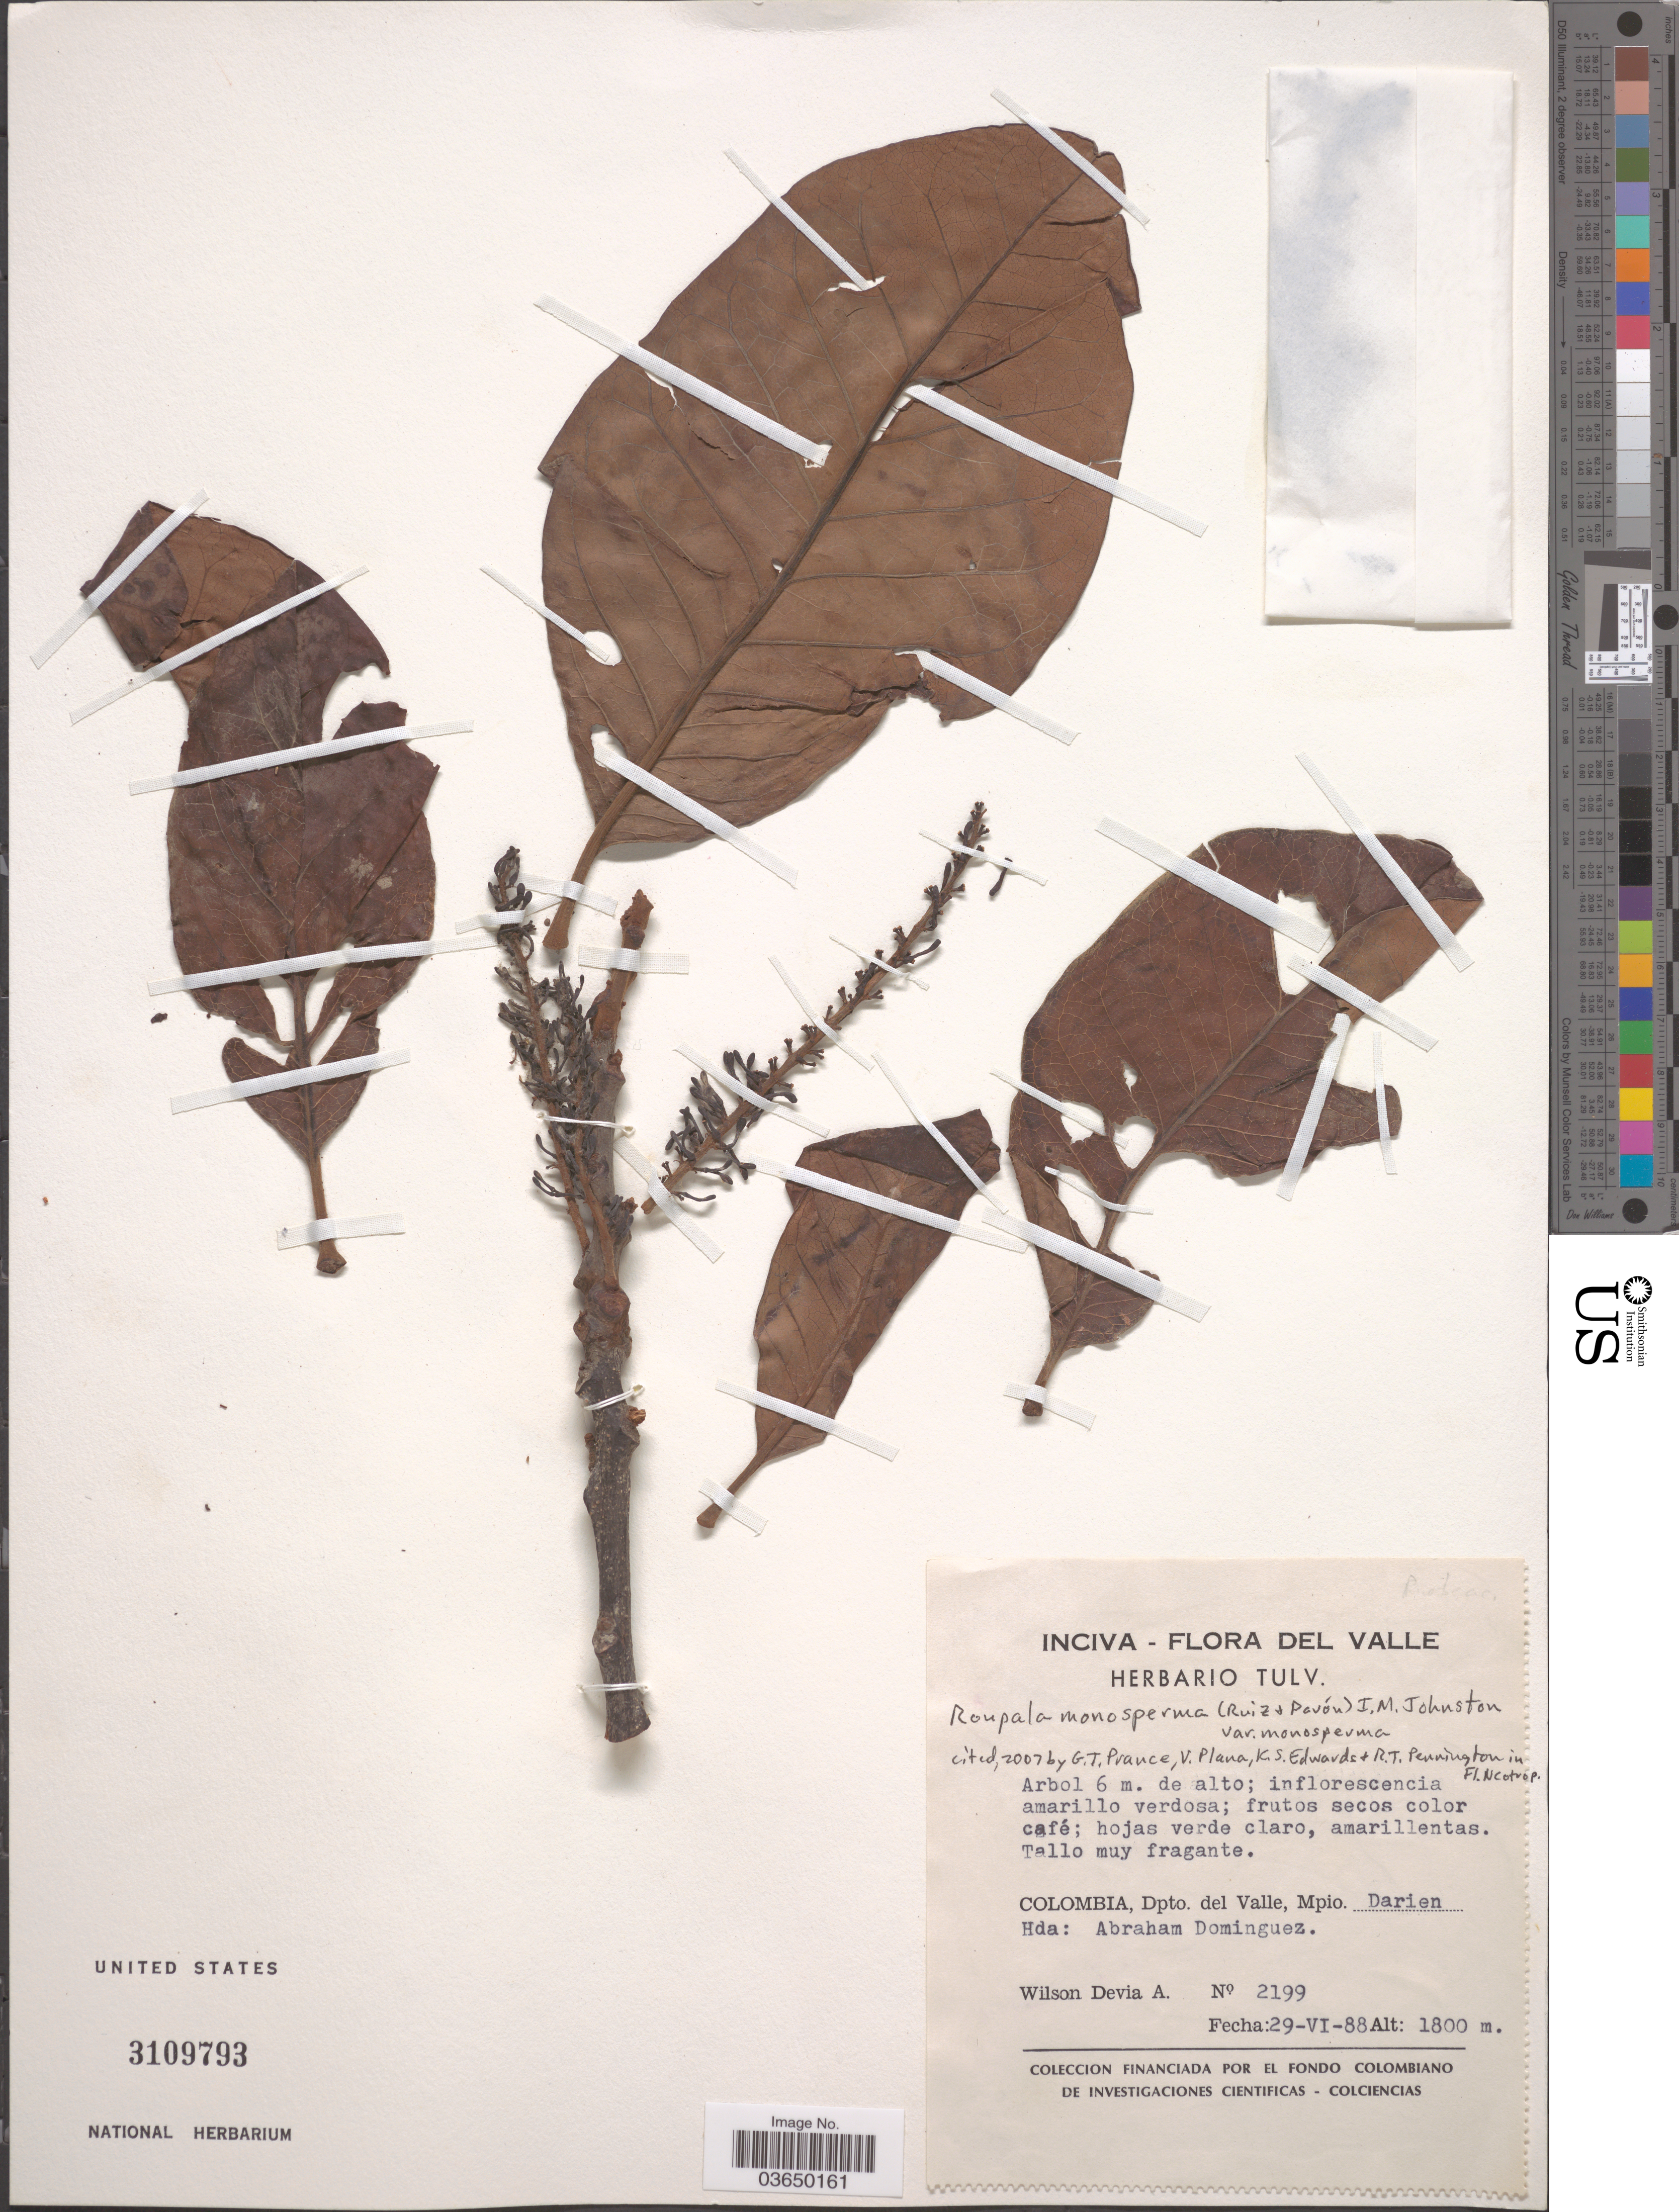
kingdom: Plantae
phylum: Tracheophyta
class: Magnoliopsida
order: Proteales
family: Proteaceae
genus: Roupala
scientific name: Roupala monosperma var. monosperma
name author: (Ruiz & Pav.) I.M. Johnst.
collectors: W. Devia A.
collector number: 2199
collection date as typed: Transcribed d/m/y: 29/6/88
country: Colombia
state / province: Valle del Cauca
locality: Dpto. del Valle, Mpio. Darien Hda: Abraham Dominguez.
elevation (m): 1800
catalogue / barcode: US 3109793